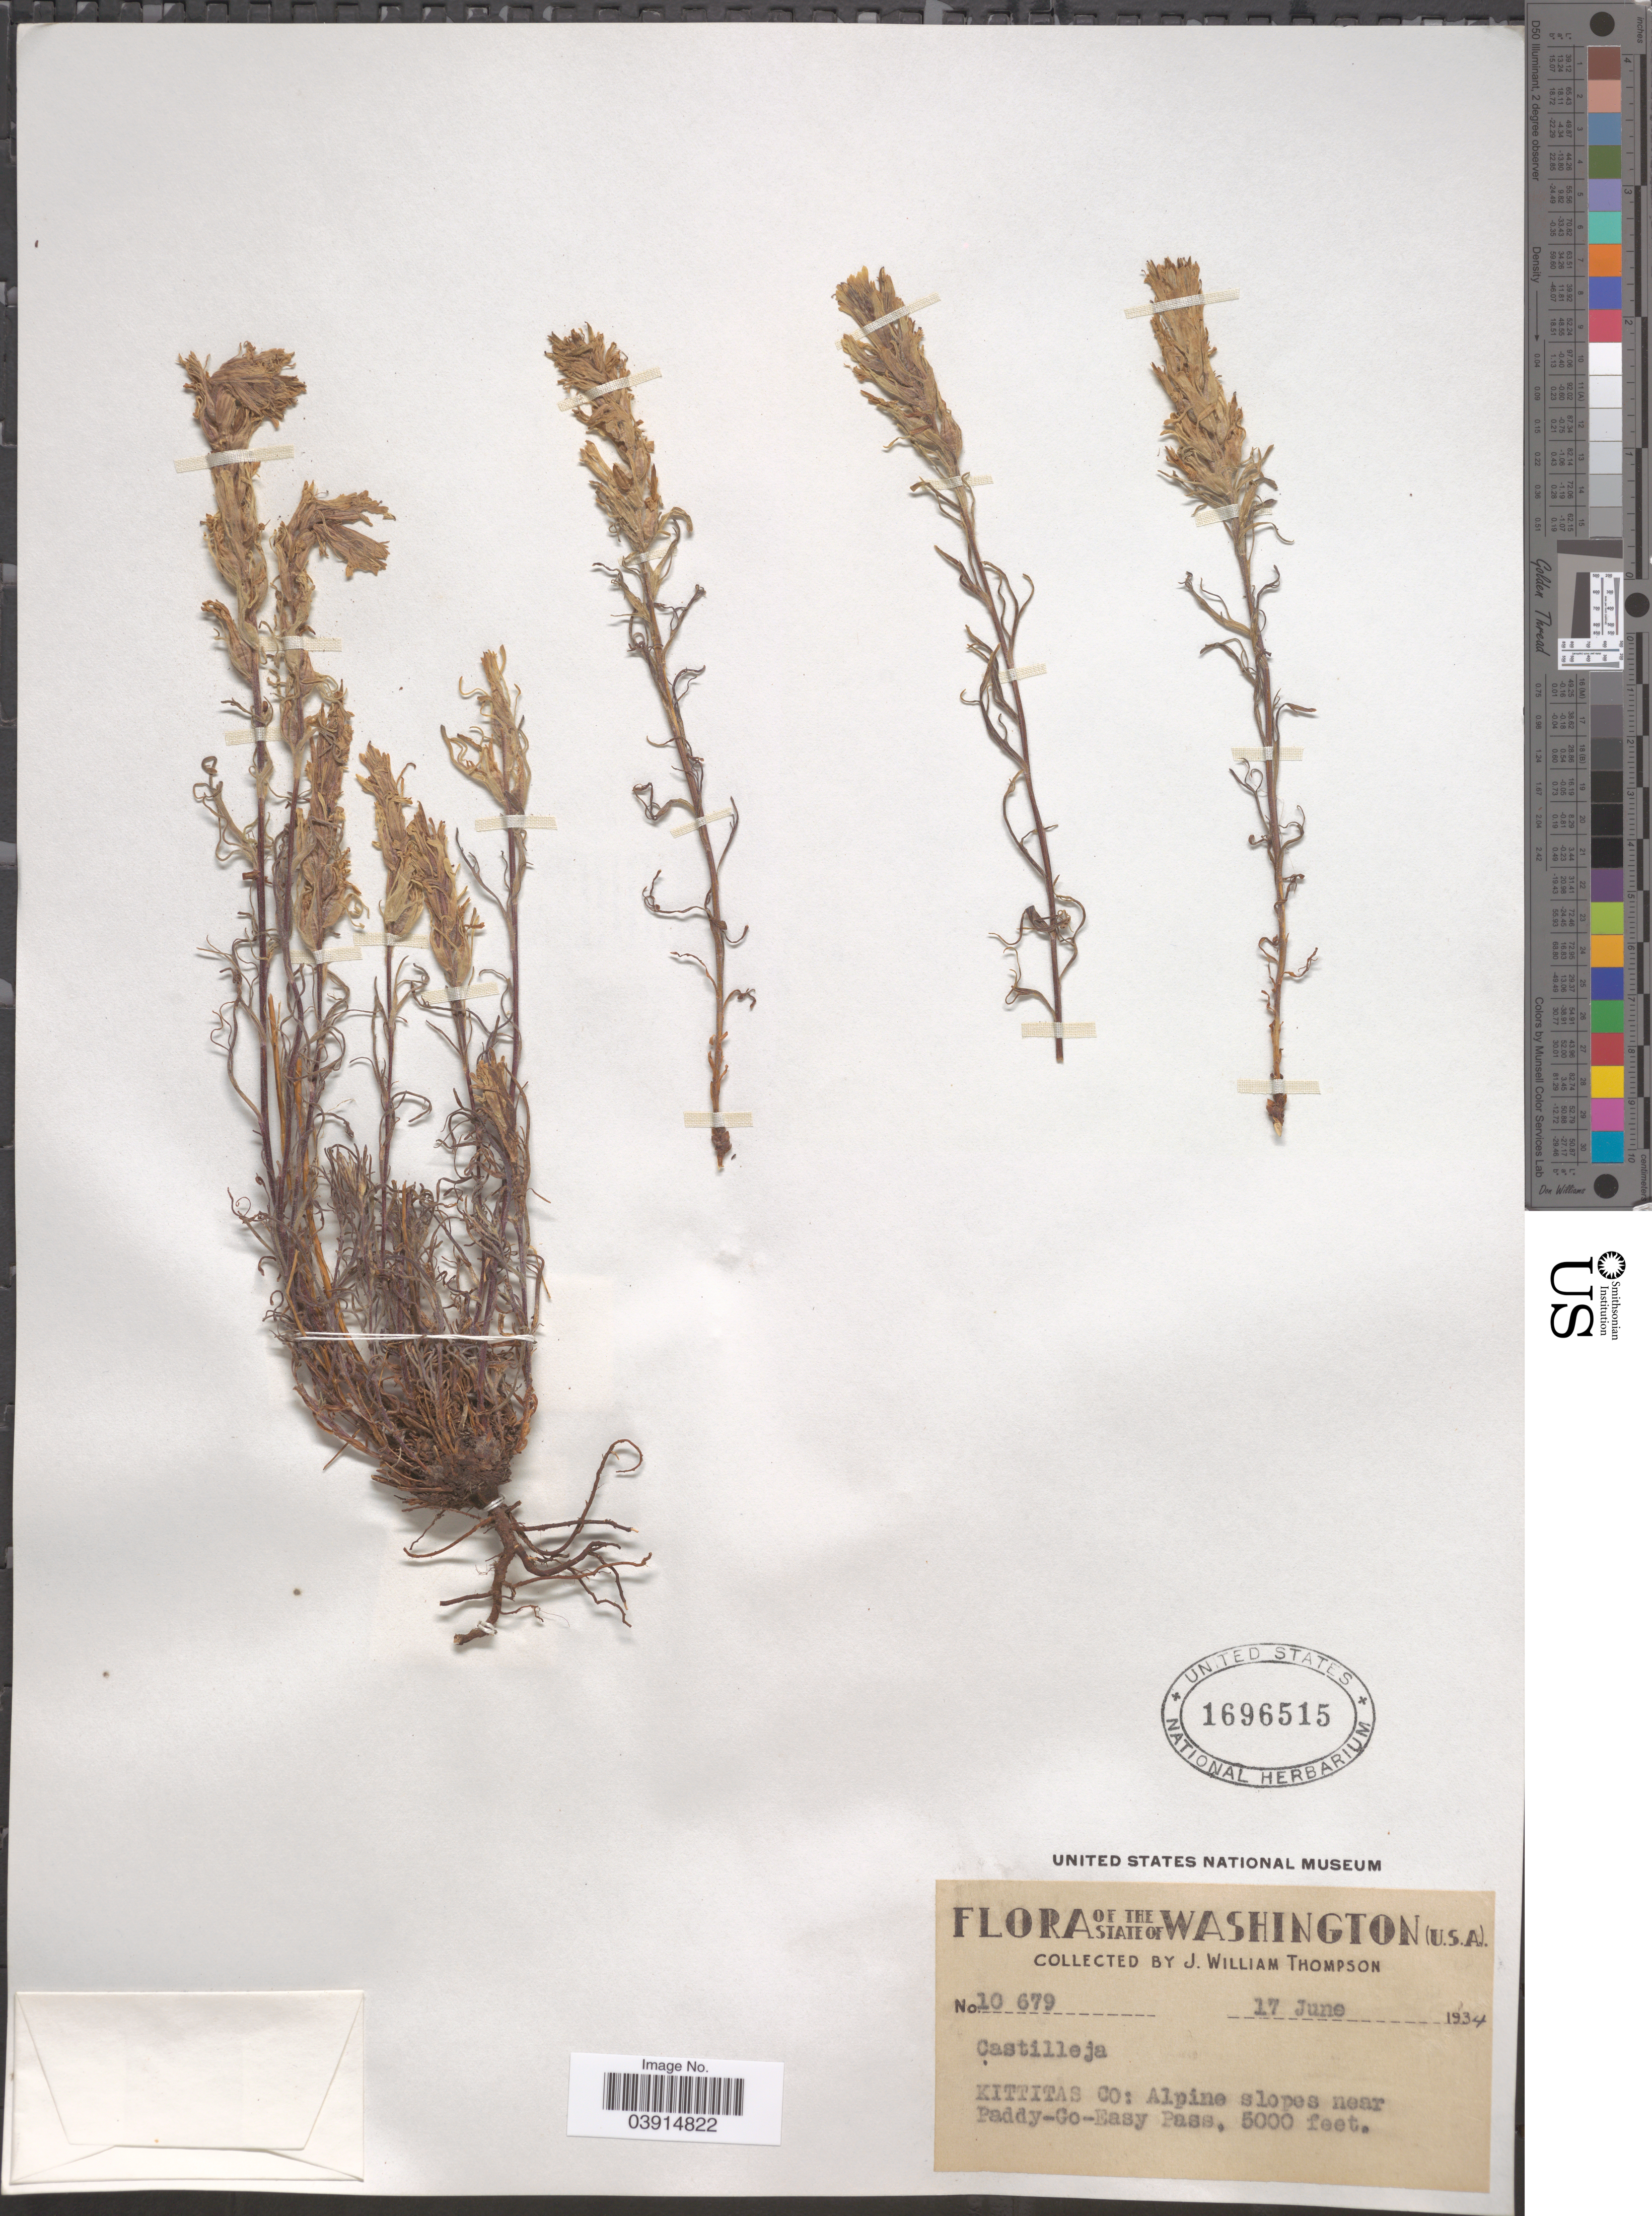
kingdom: Plantae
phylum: Tracheophyta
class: Magnoliopsida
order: Lamiales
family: Orobanchaceae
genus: Castilleja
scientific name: Castilleja sp.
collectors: J. W. Thompson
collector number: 10679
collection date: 1934-06-17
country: United States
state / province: Washington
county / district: Kittitas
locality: Kittitas Co: Alpine slopes near Paddy-Go-Easy Pass.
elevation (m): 1524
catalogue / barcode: US 1696515